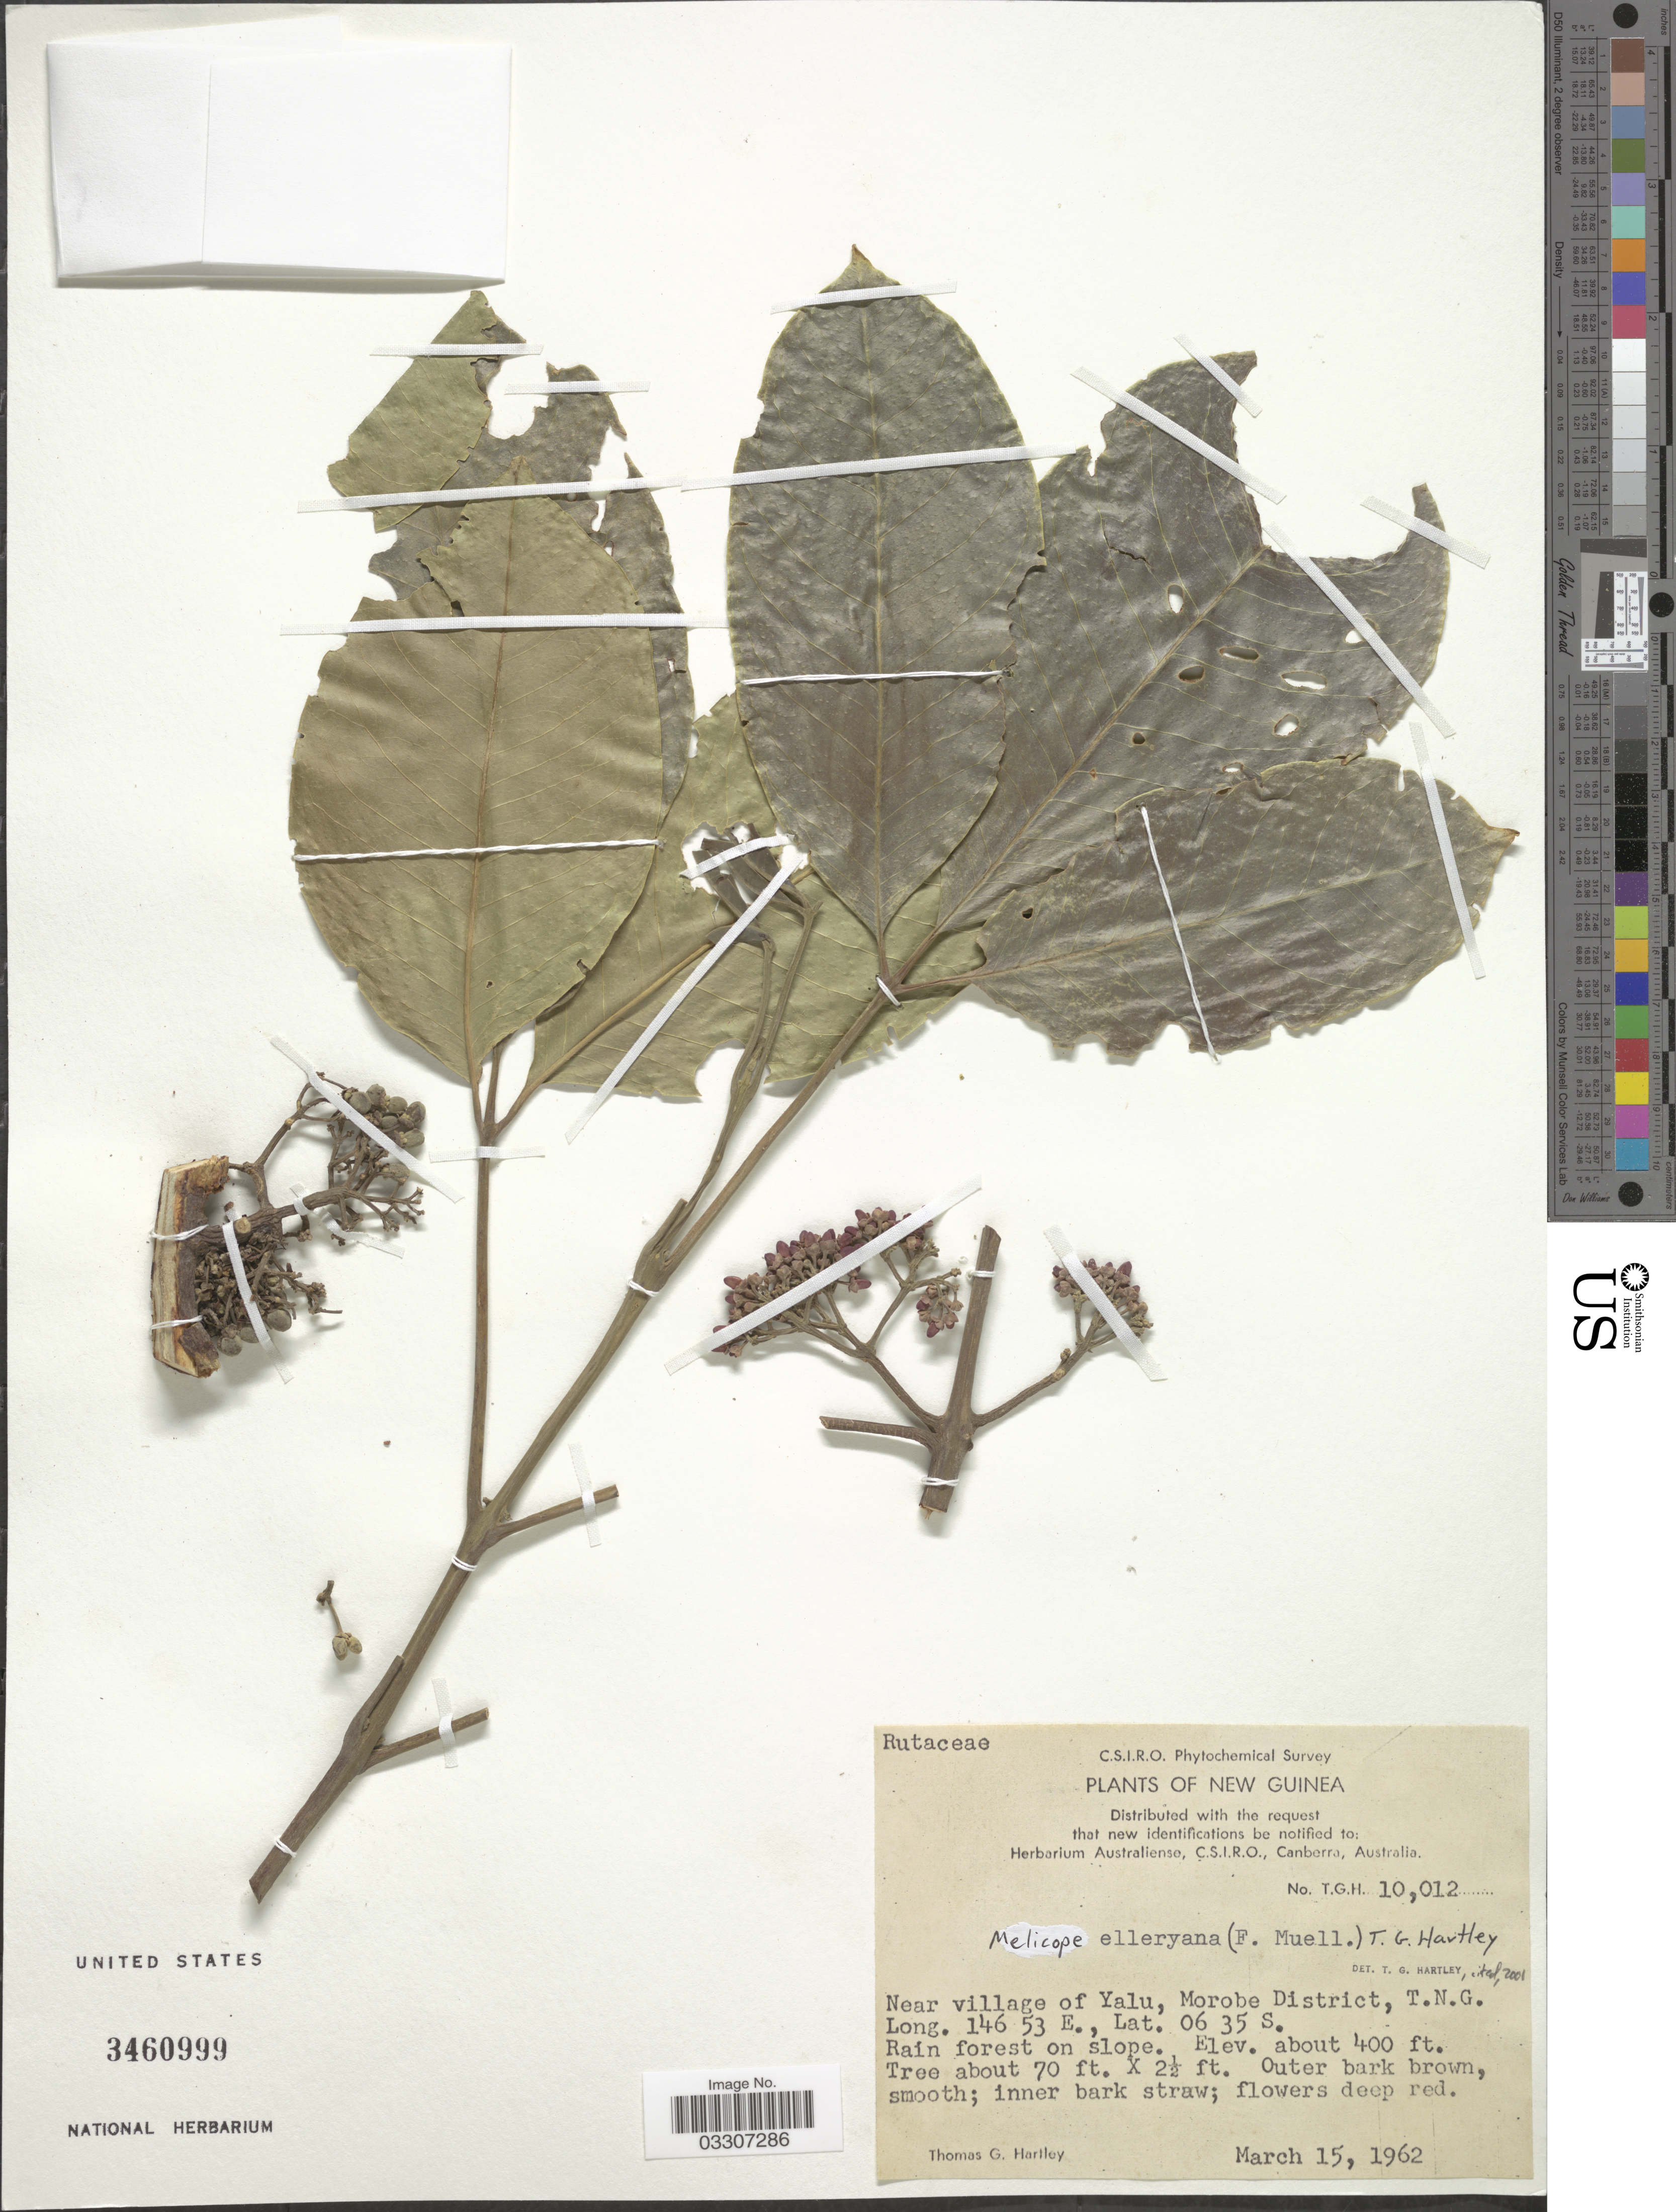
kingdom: Plantae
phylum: Tracheophyta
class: Magnoliopsida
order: Sapindales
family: Rutaceae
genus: Melicope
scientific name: Melicope elleryana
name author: (F. Muell.) T.G. Hartley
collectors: R. Schodde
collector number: T.G.H.10012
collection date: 1962-03-15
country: Papua New Guinea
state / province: Morobe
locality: New Guinea. Near village of Yalu, Morobe District, T.N.G.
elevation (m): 122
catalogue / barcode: US 3460999